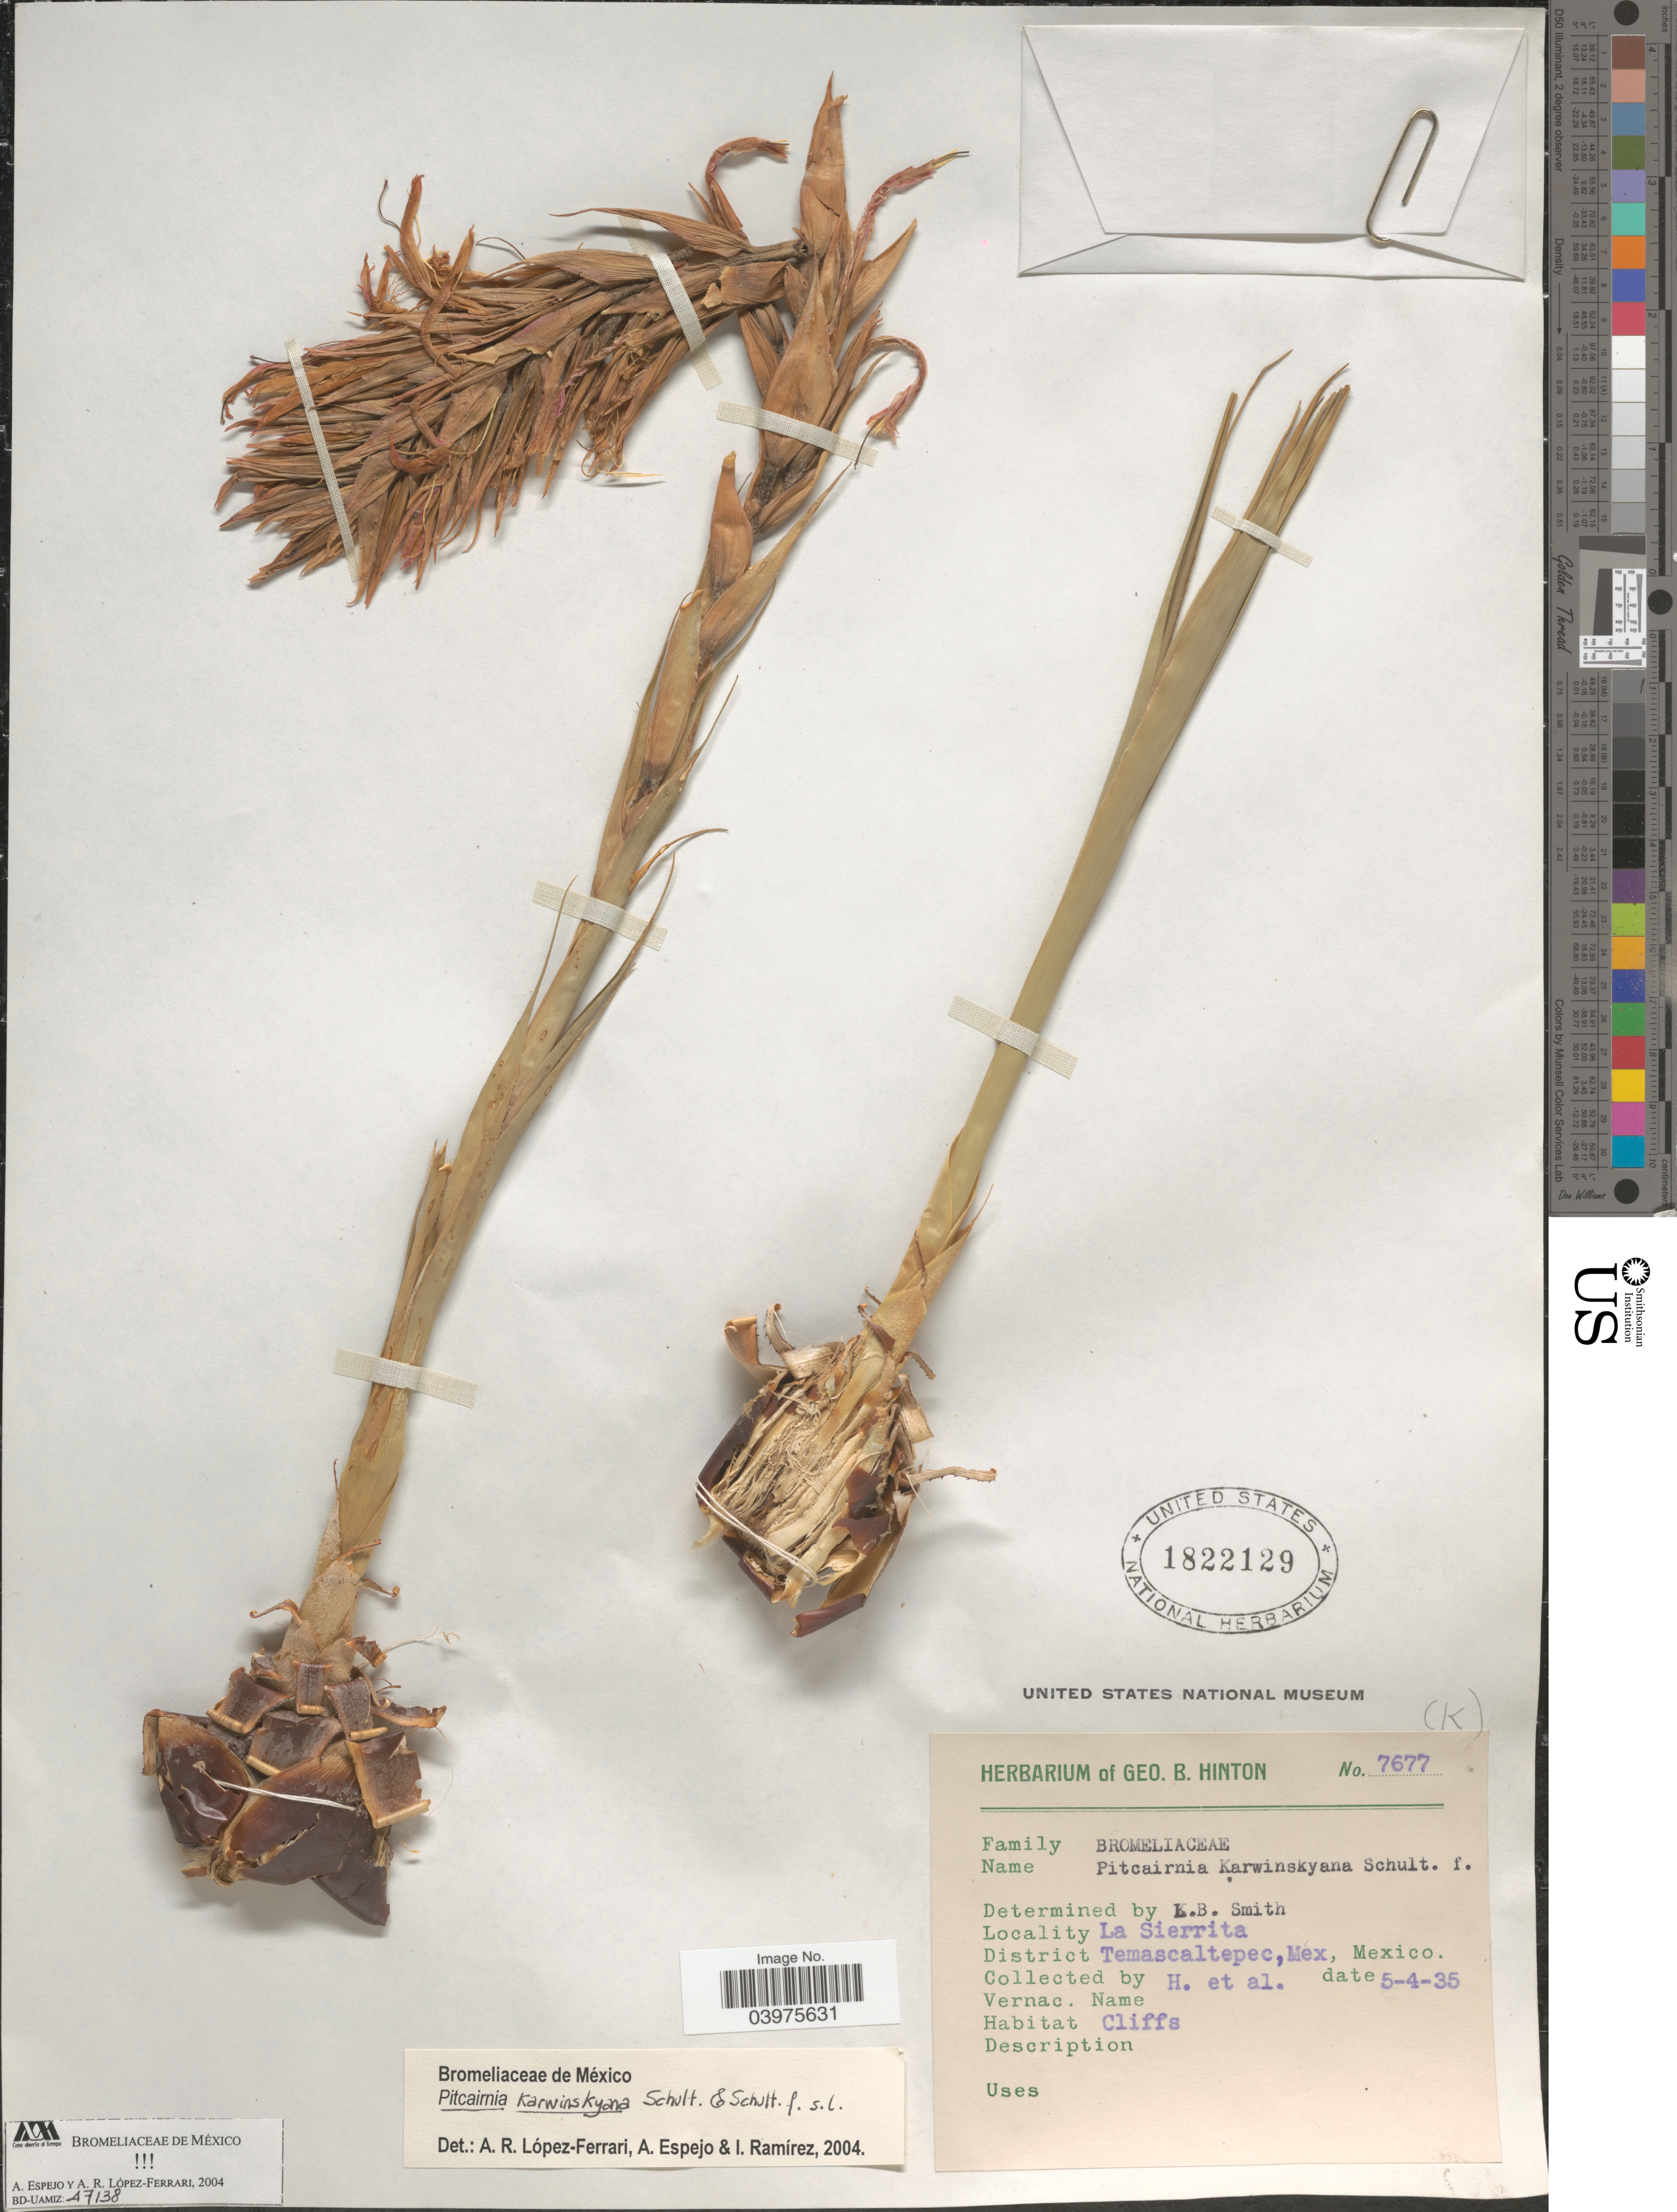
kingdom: Plantae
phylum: Tracheophyta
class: Liliopsida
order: Poales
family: Bromeliaceae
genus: Pitcairnia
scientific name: Pitcairnia karwinskyana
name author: Schult. & Schult. f.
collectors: G. B. Hinton & et al.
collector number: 7677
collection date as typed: Transcribed d/m/y: 5/4/35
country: Mexico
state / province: México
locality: La Sierrita. District Temascaltepec.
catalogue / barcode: US 1822129